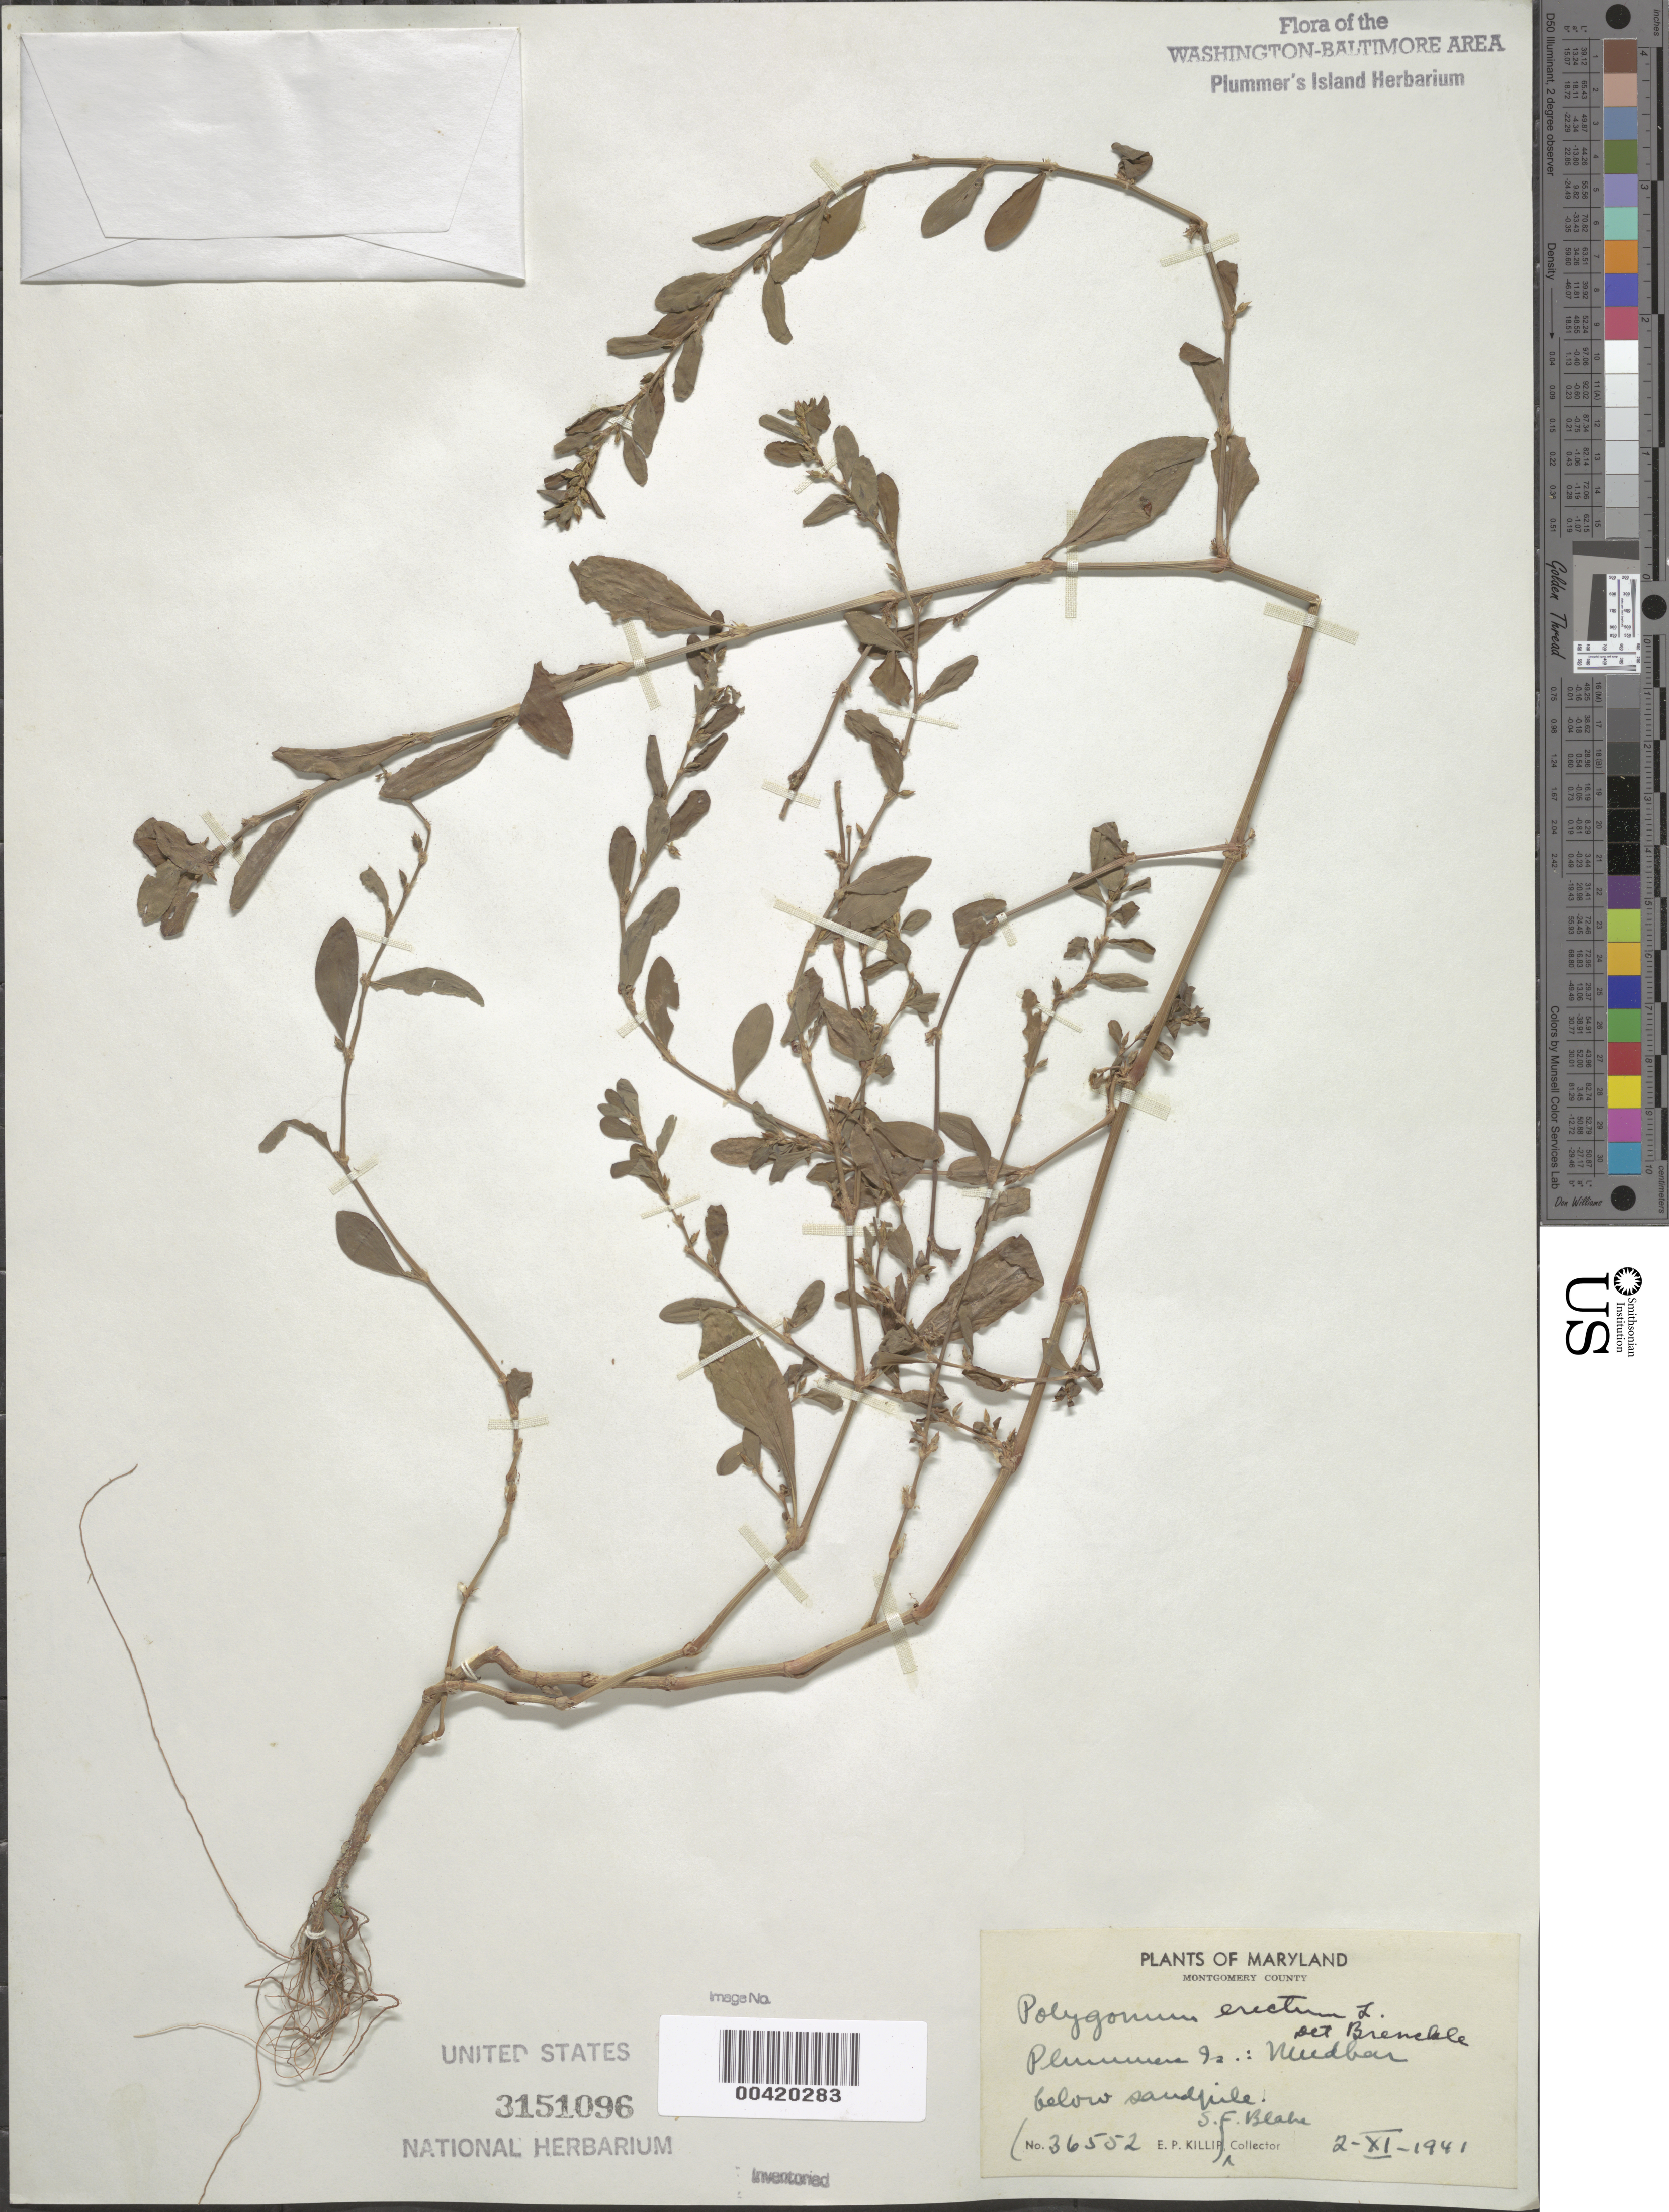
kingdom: Plantae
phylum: Tracheophyta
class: Magnoliopsida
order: Caryophyllales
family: Polygonaceae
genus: Polygonum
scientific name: Polygonum erectum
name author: L.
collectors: E. P. Killip & S. Blake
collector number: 36552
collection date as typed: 02 Nov 1941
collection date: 1941-11-02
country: United States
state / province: Maryland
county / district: Montgomery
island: Plummers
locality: Plummer's Island; mudbar below sandpile C. & O. Canal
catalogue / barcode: US 3151096